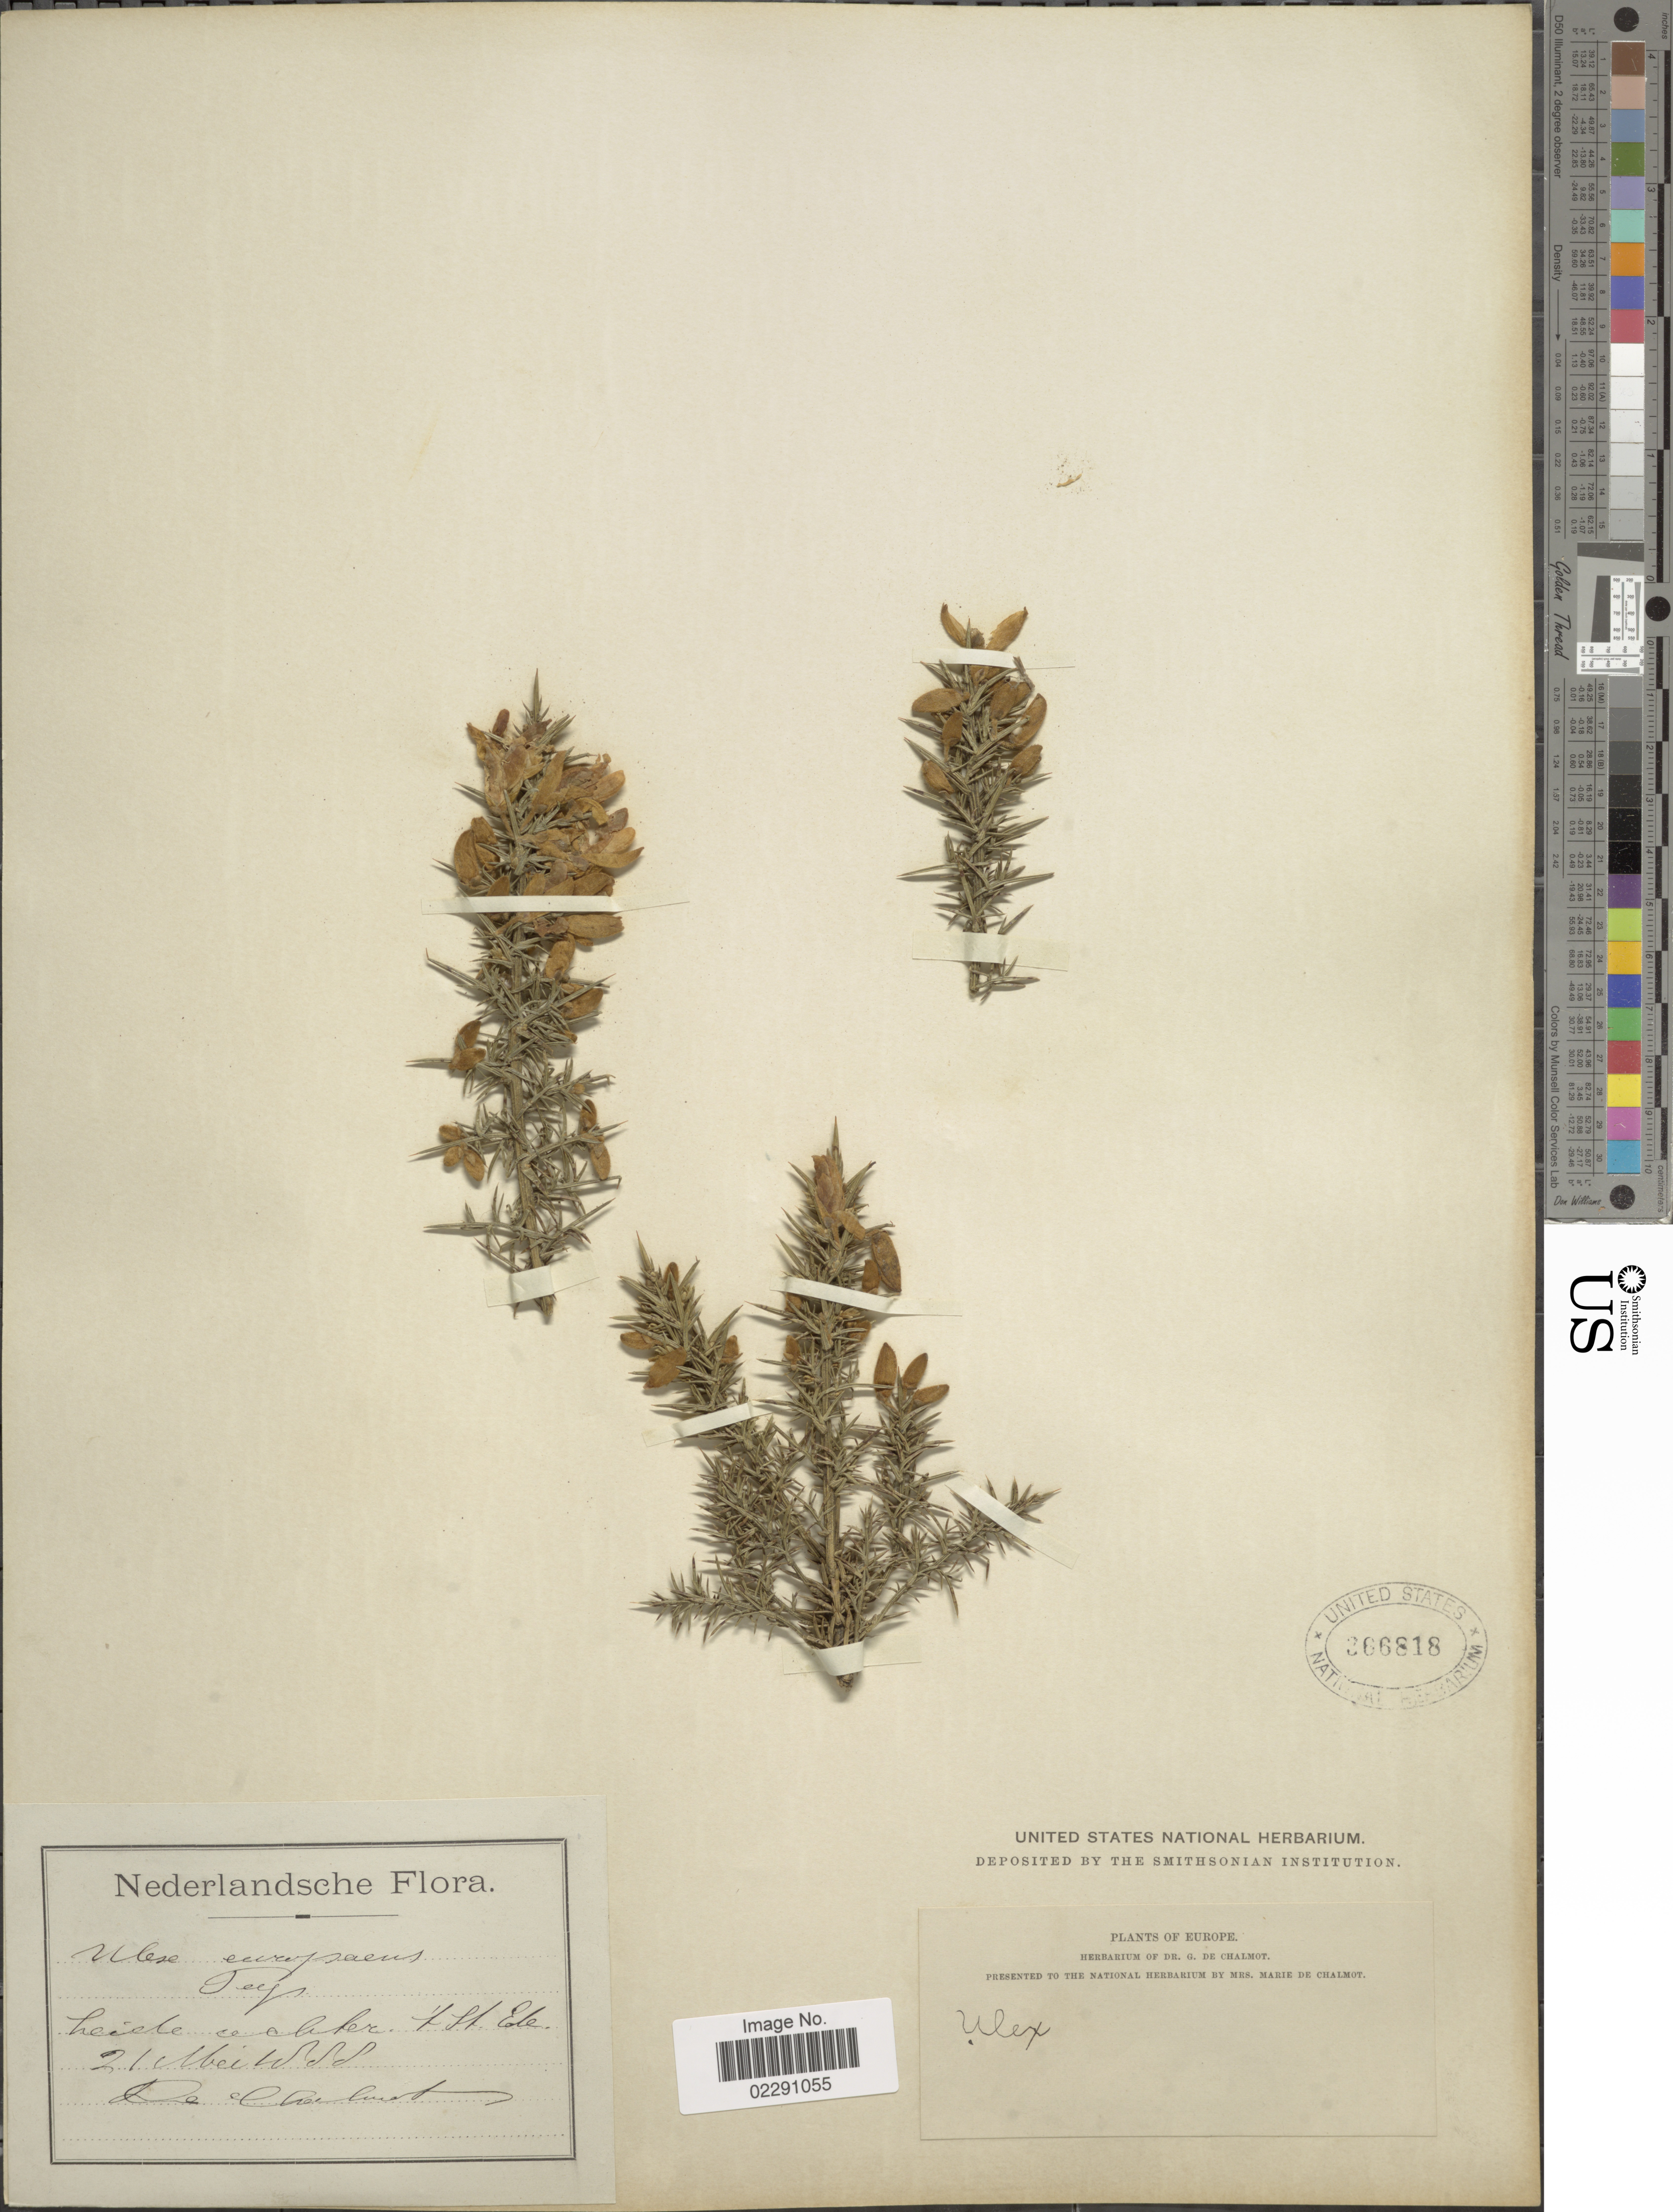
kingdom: Plantae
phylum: Tracheophyta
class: Magnoliopsida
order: Fabales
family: Fabaceae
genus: Ulex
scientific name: Ulex europaeus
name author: L.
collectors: G. de Chalmot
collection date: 1888-05-21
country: Netherlands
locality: Heide achter 't St. Ede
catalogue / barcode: US 366818